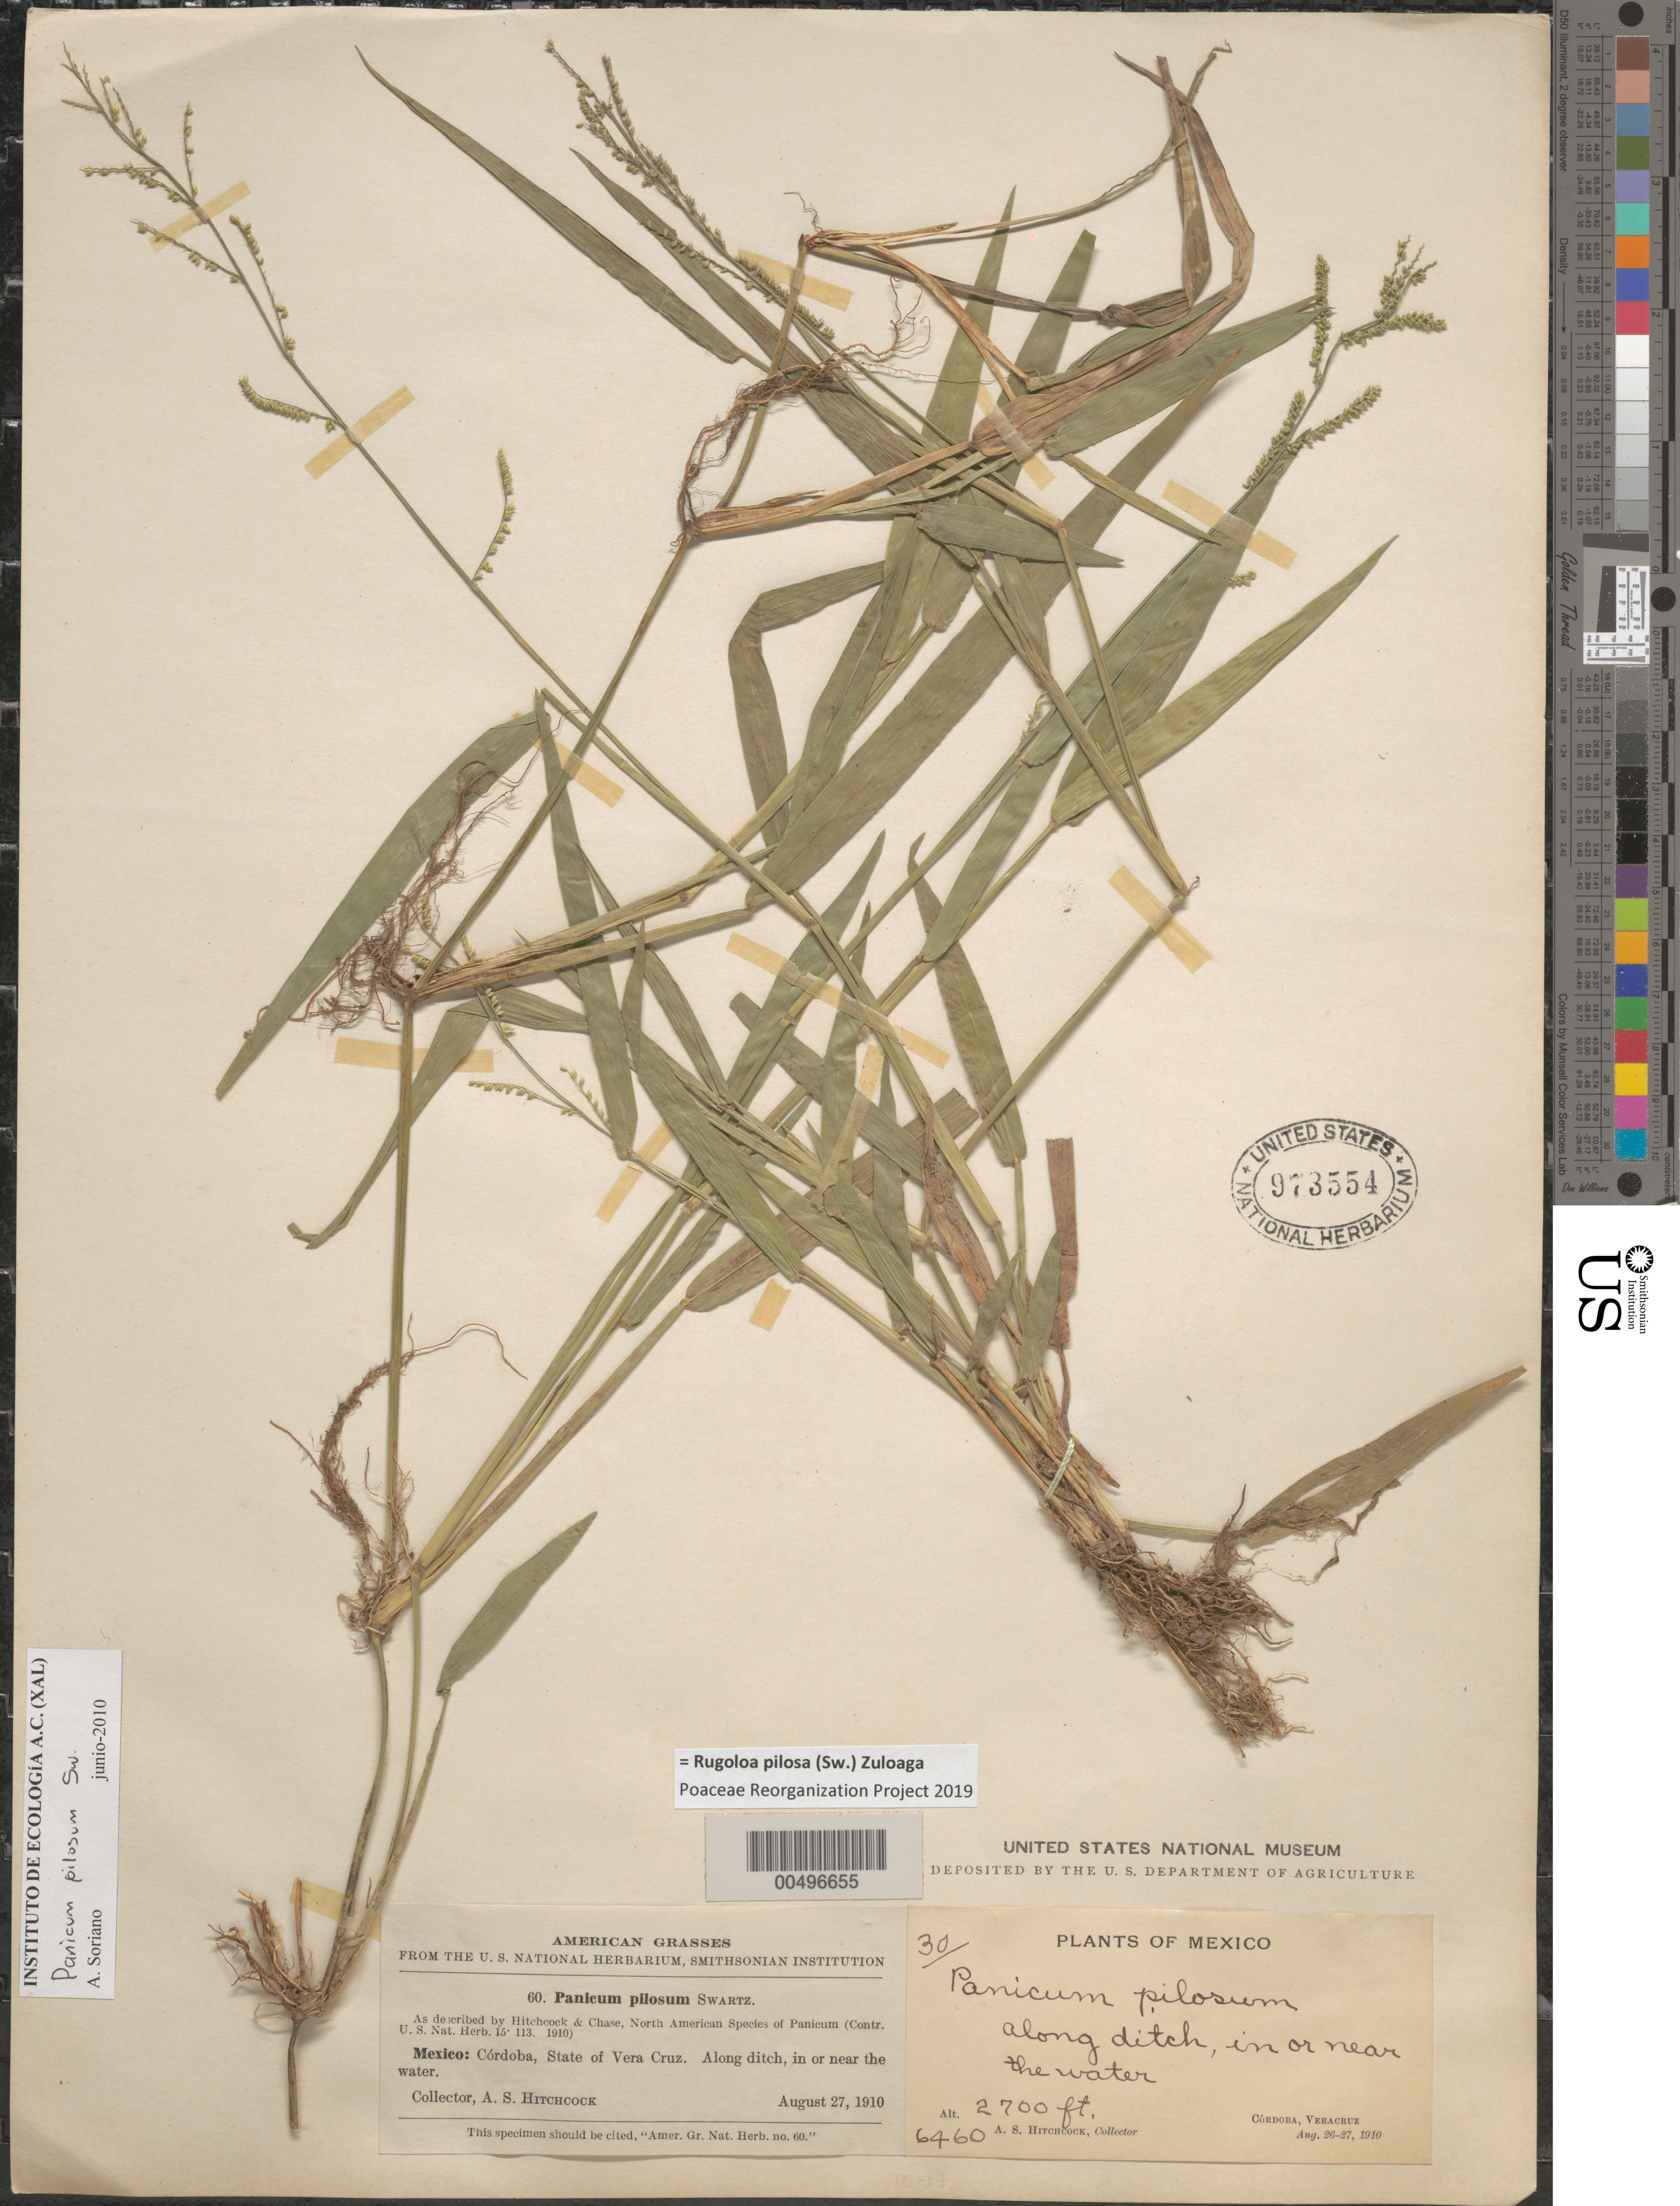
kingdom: Plantae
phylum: Tracheophyta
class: Liliopsida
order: Poales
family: Poaceae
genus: Panicum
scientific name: Panicum pilosum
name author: Sw.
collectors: A. S. Hitchcock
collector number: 6460/30/60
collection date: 1910-08-26/1910-08-27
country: Mexico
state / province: Veracruz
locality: Cordoba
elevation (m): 823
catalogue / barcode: US 973554